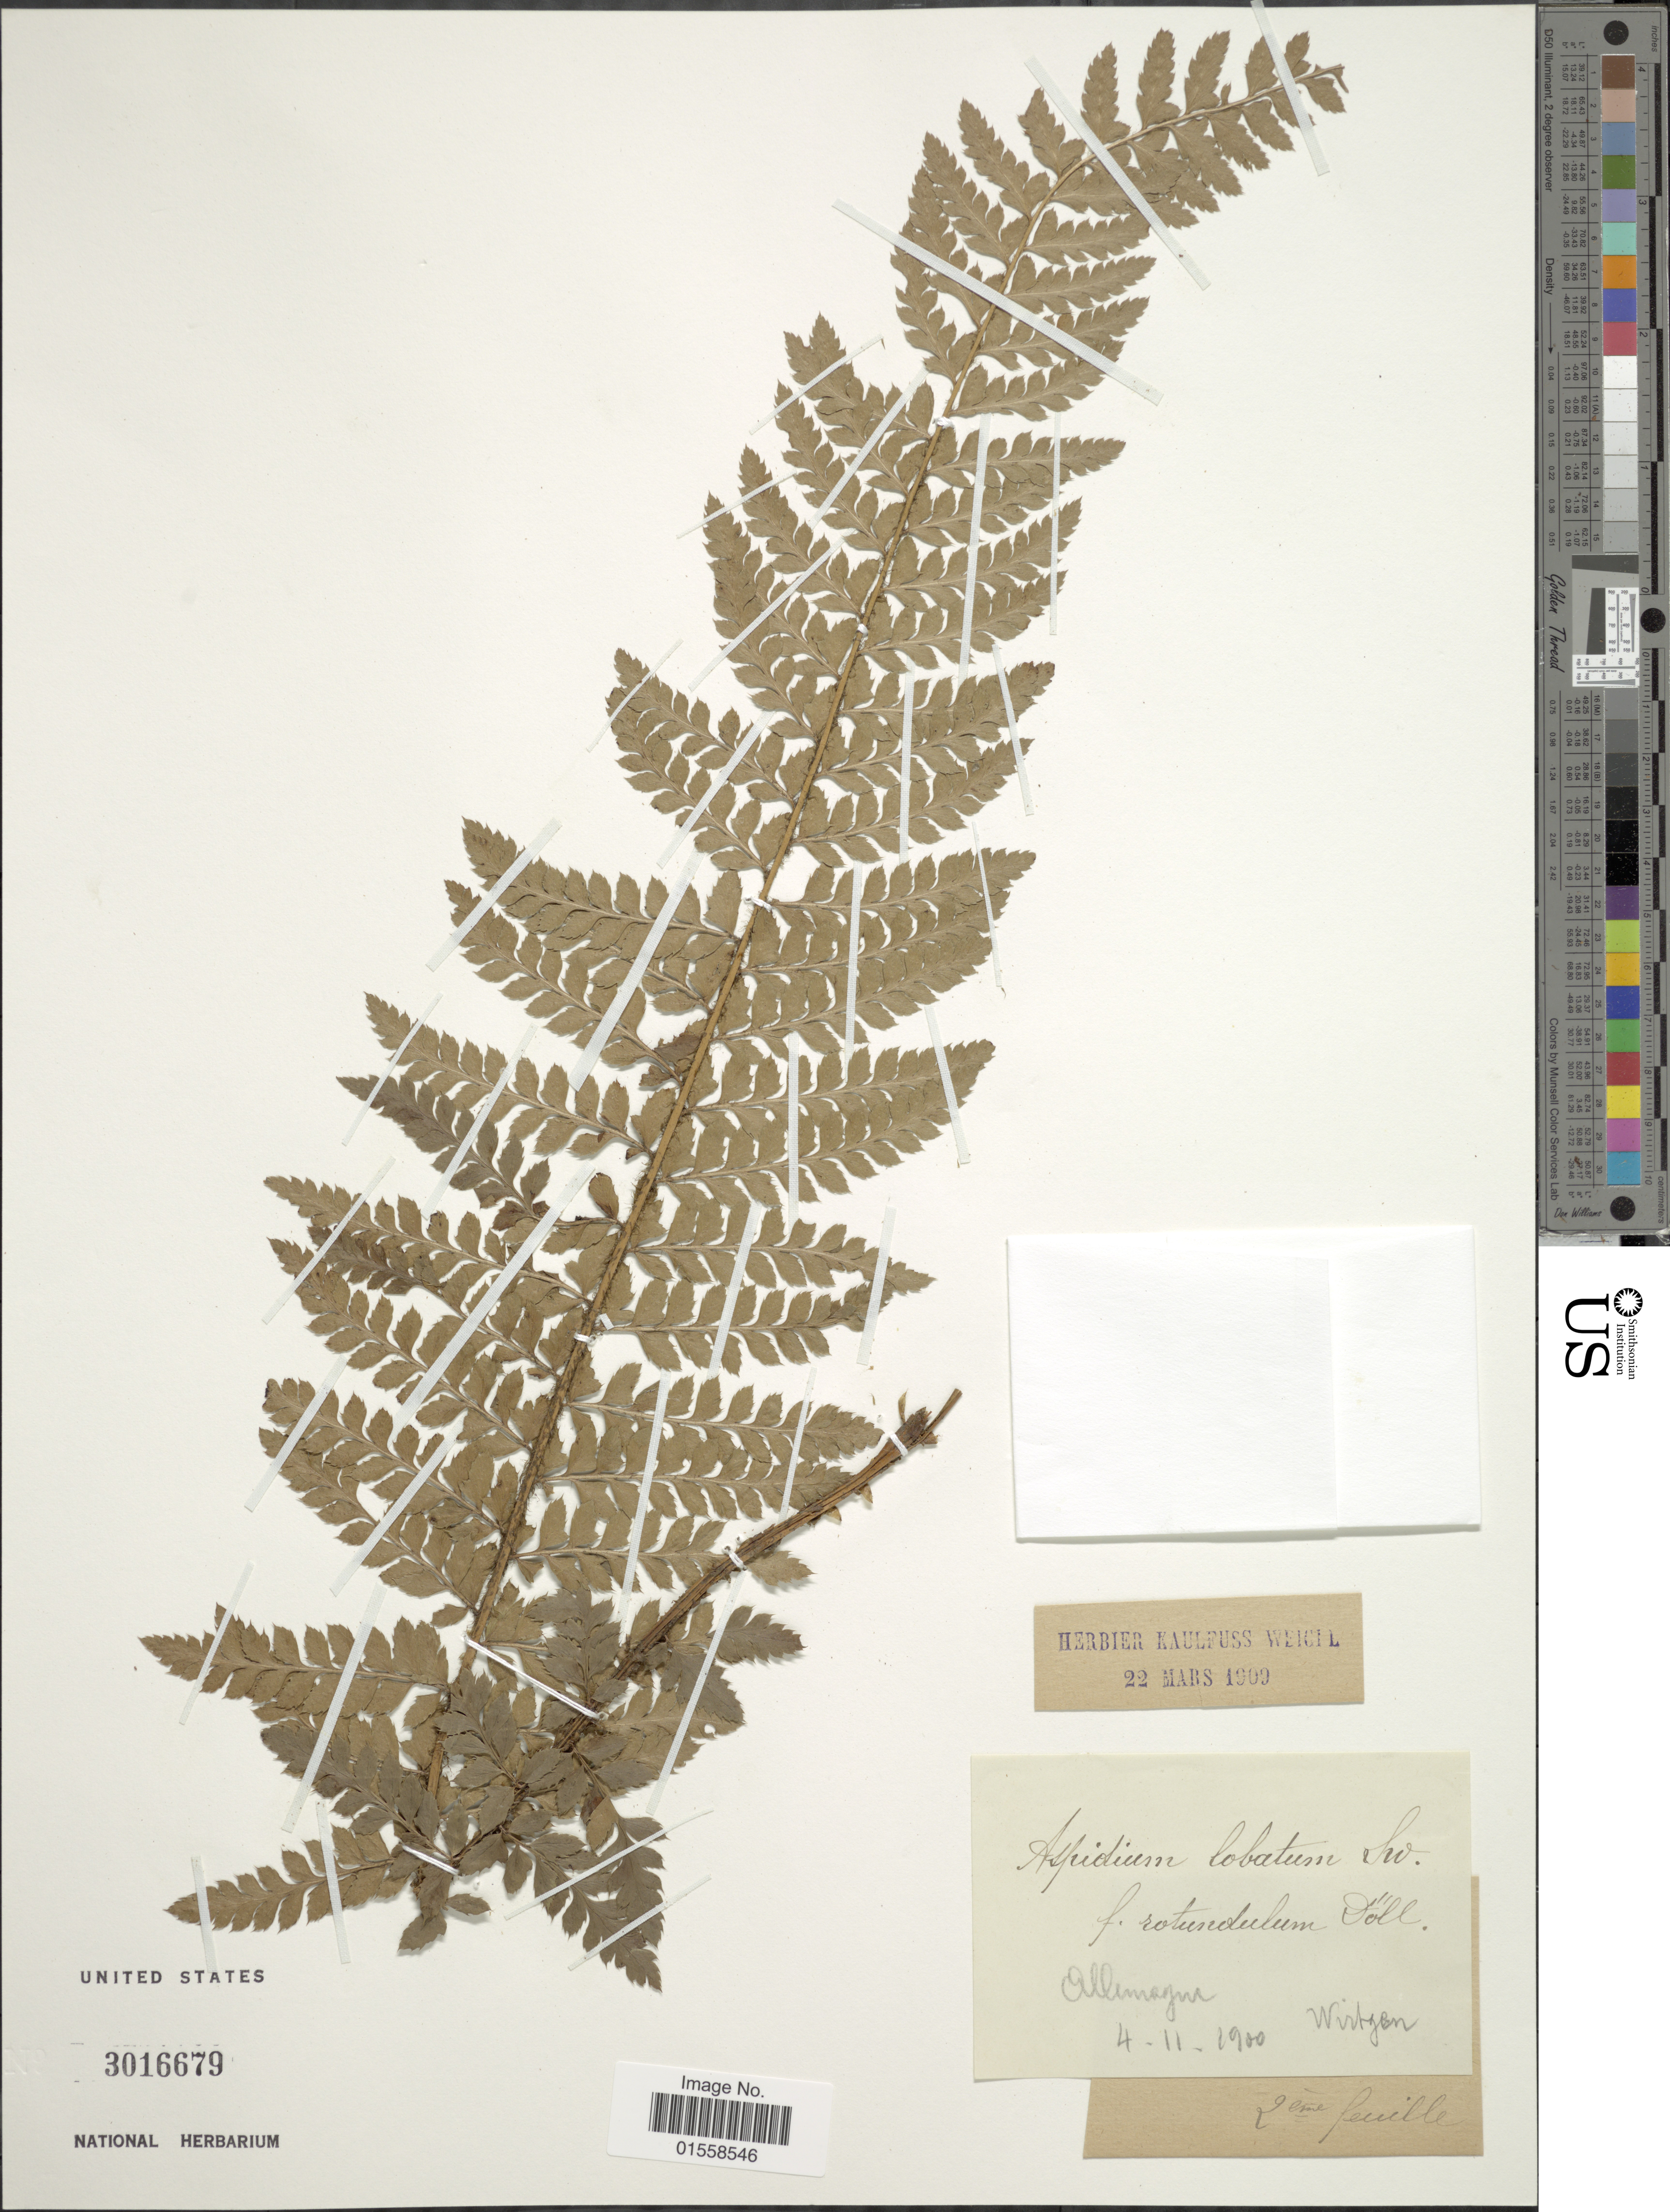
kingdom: Plantae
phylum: Tracheophyta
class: Polypodiopsida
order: Polypodiales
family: Dryopteridaceae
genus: Polystichum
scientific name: Polystichum aculeatum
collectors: Wirtgen, --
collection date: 1900-11-04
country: Germany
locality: Allemagne.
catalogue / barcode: US 3016679